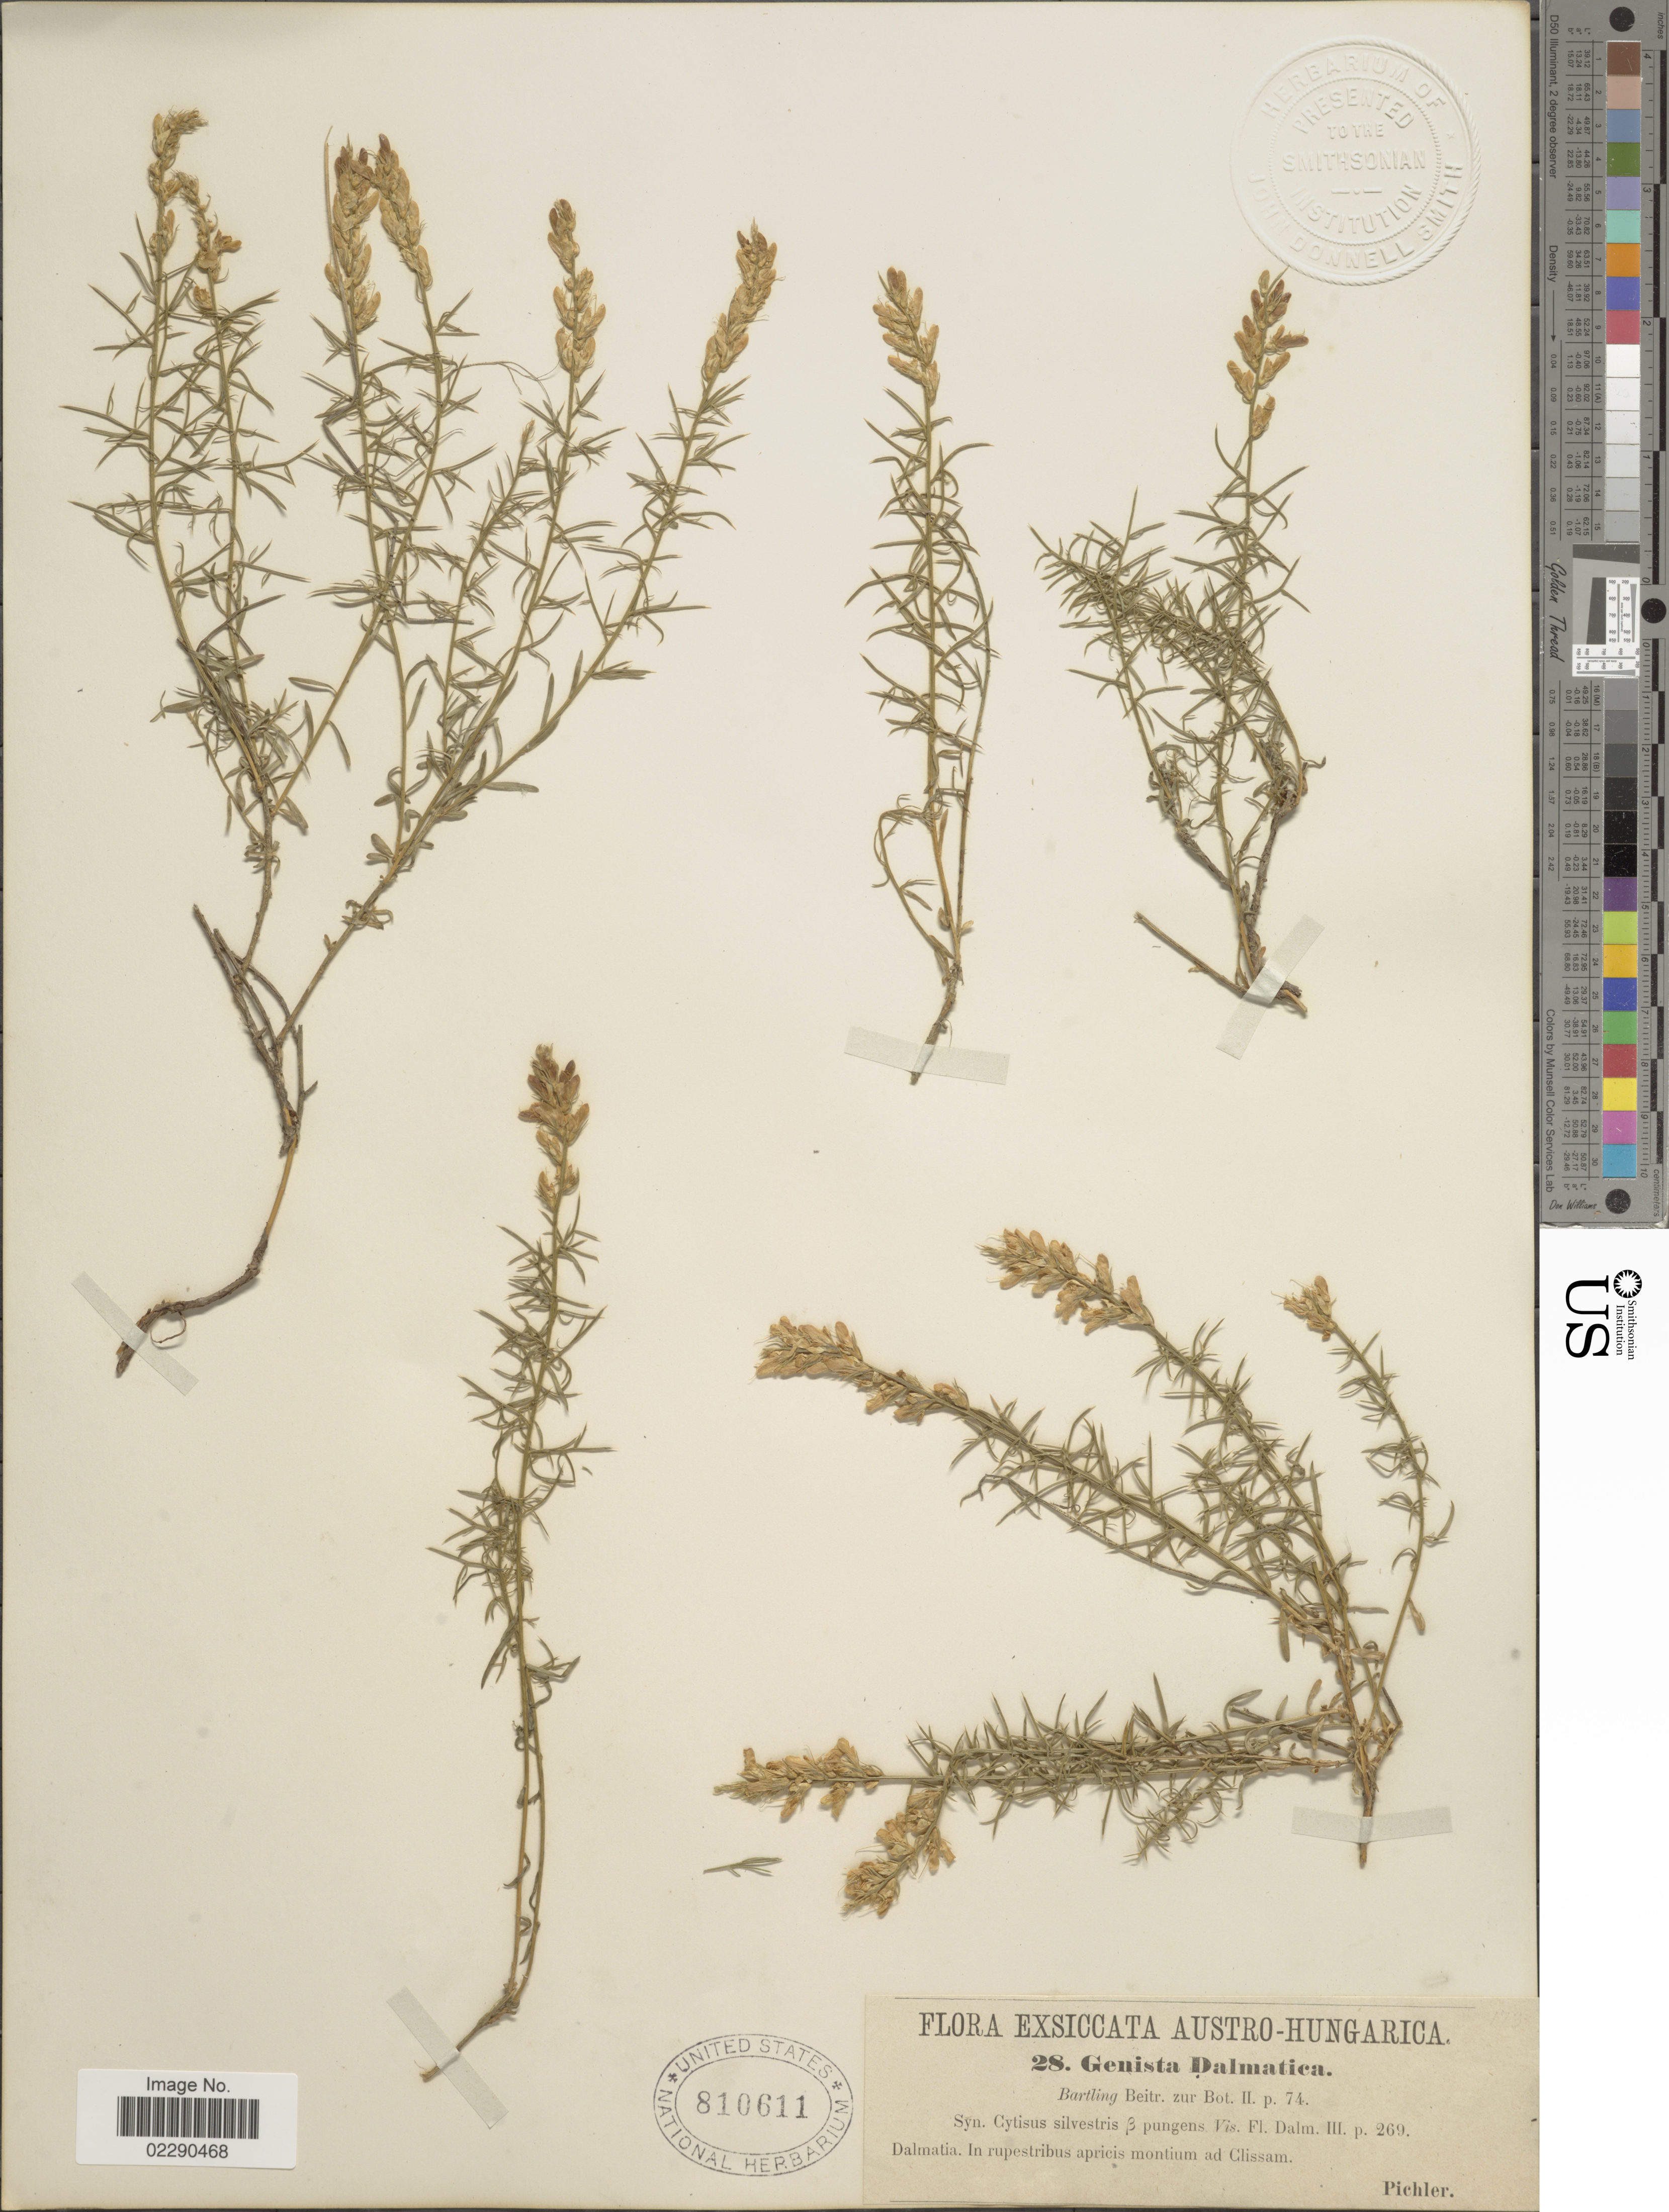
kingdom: Plantae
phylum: Tracheophyta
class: Magnoliopsida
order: Fabales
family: Fabaceae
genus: Genista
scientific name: Genista sylvestris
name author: Scop.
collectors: Pichler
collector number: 28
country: Croatia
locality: Austro-Huungarica, Dalmatia, montium ad Clissam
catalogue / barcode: US 810611